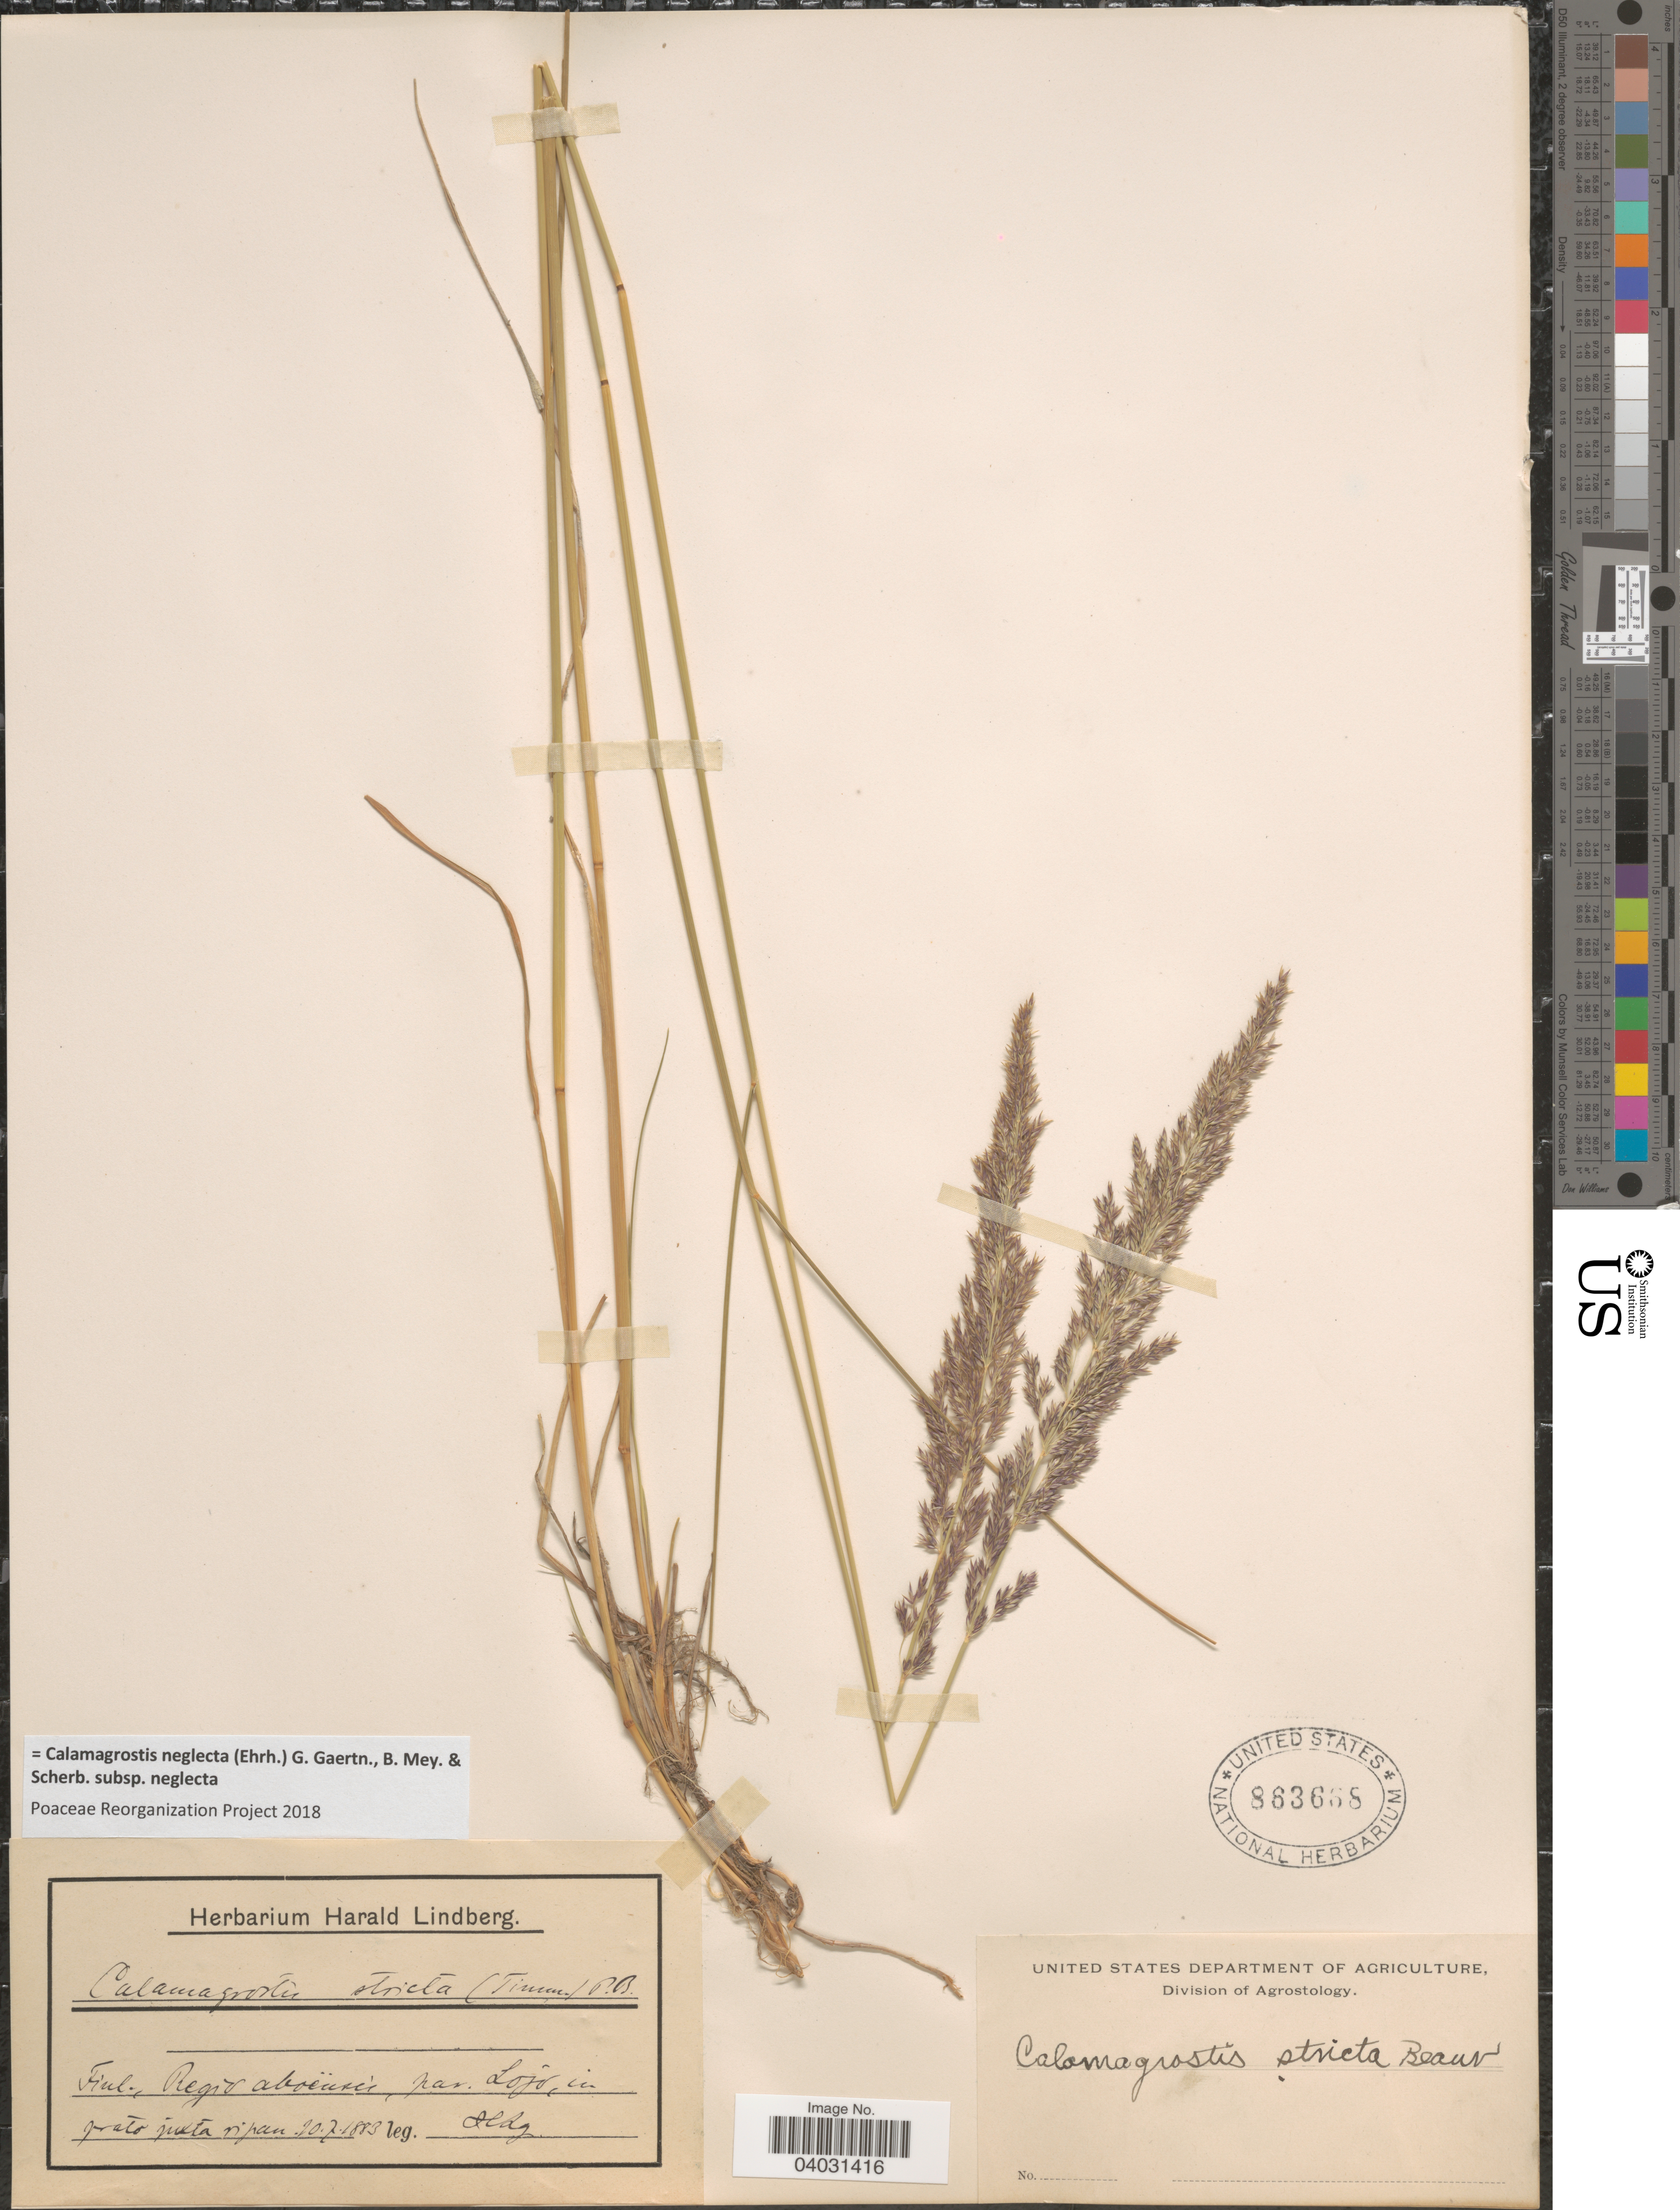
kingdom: Plantae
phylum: Tracheophyta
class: Liliopsida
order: Poales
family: Poaceae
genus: Calamagrostis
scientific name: Calamagrostis neglecta subsp. neglecta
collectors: H. Lindberg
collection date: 1883-07-20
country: Finland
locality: Finl., Regio aboënsis, par. Lojo, in prato juxta ripar.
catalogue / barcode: US 863668